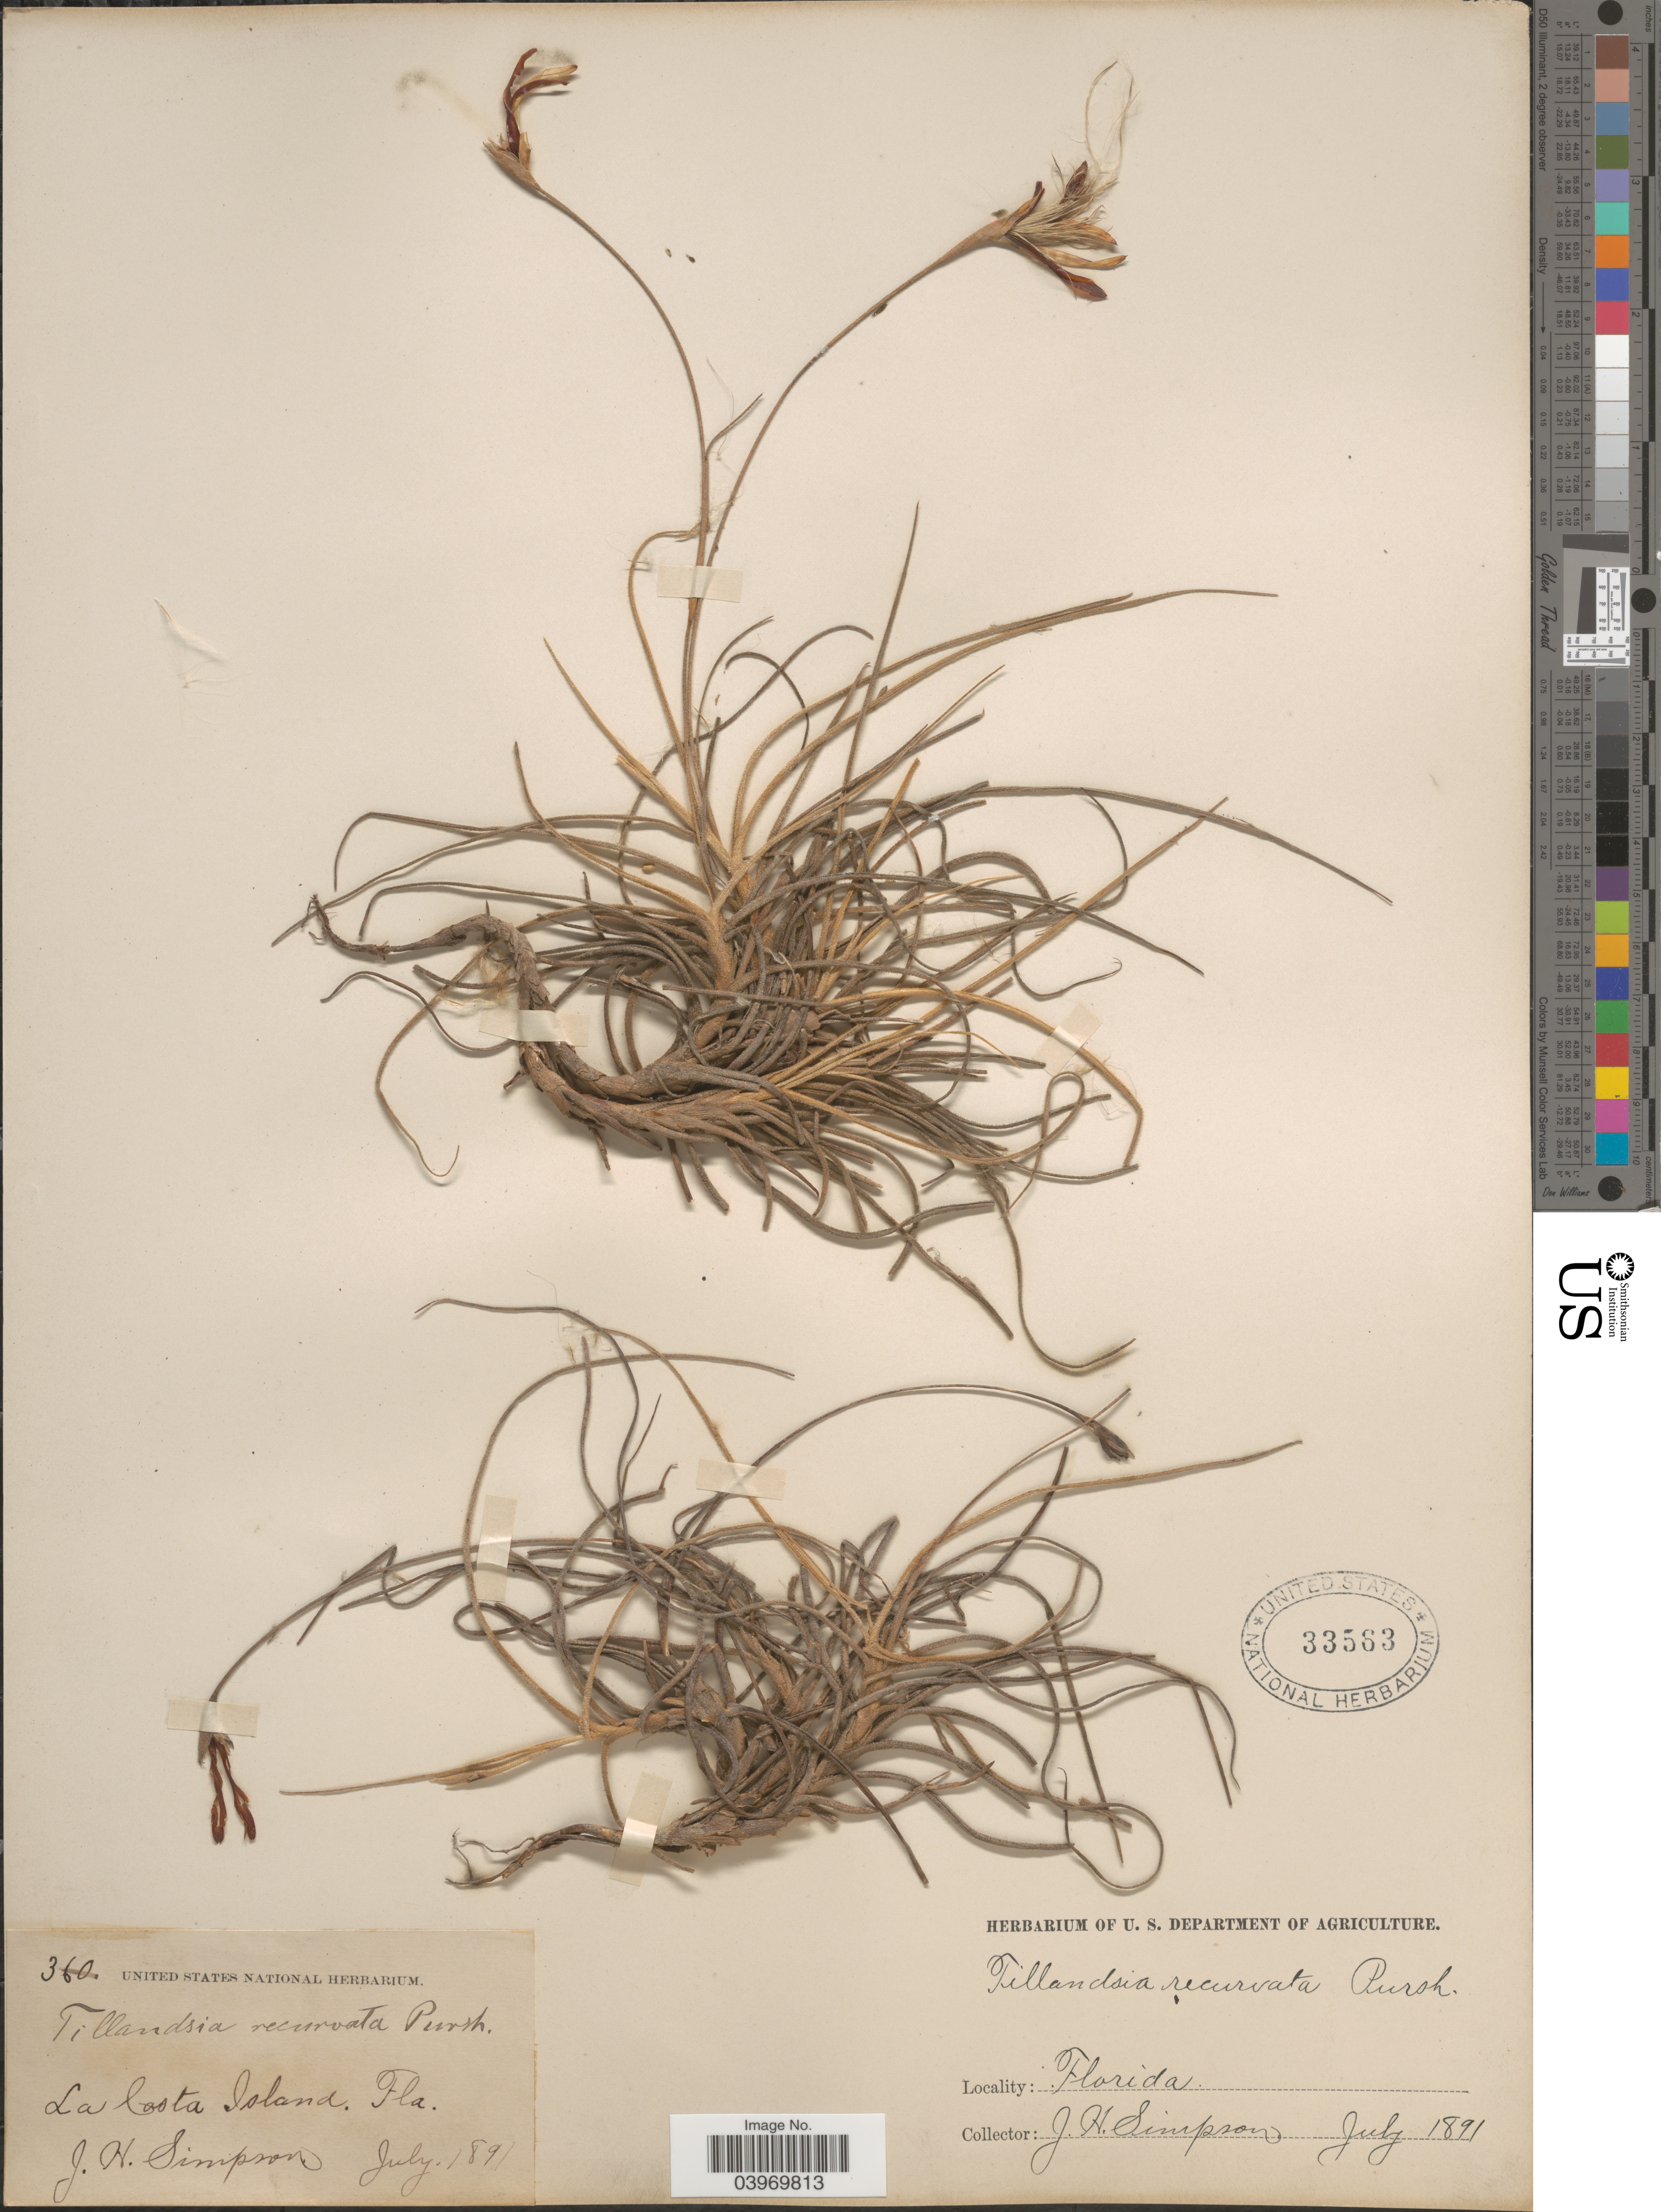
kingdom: Plantae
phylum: Tracheophyta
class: Liliopsida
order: Poales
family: Bromeliaceae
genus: Tillandsia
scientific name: Tillandsia recurvata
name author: L.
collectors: J. H. Simpson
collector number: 360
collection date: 1891-07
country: United States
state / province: Florida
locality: La Costa Island.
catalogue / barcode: US 33563